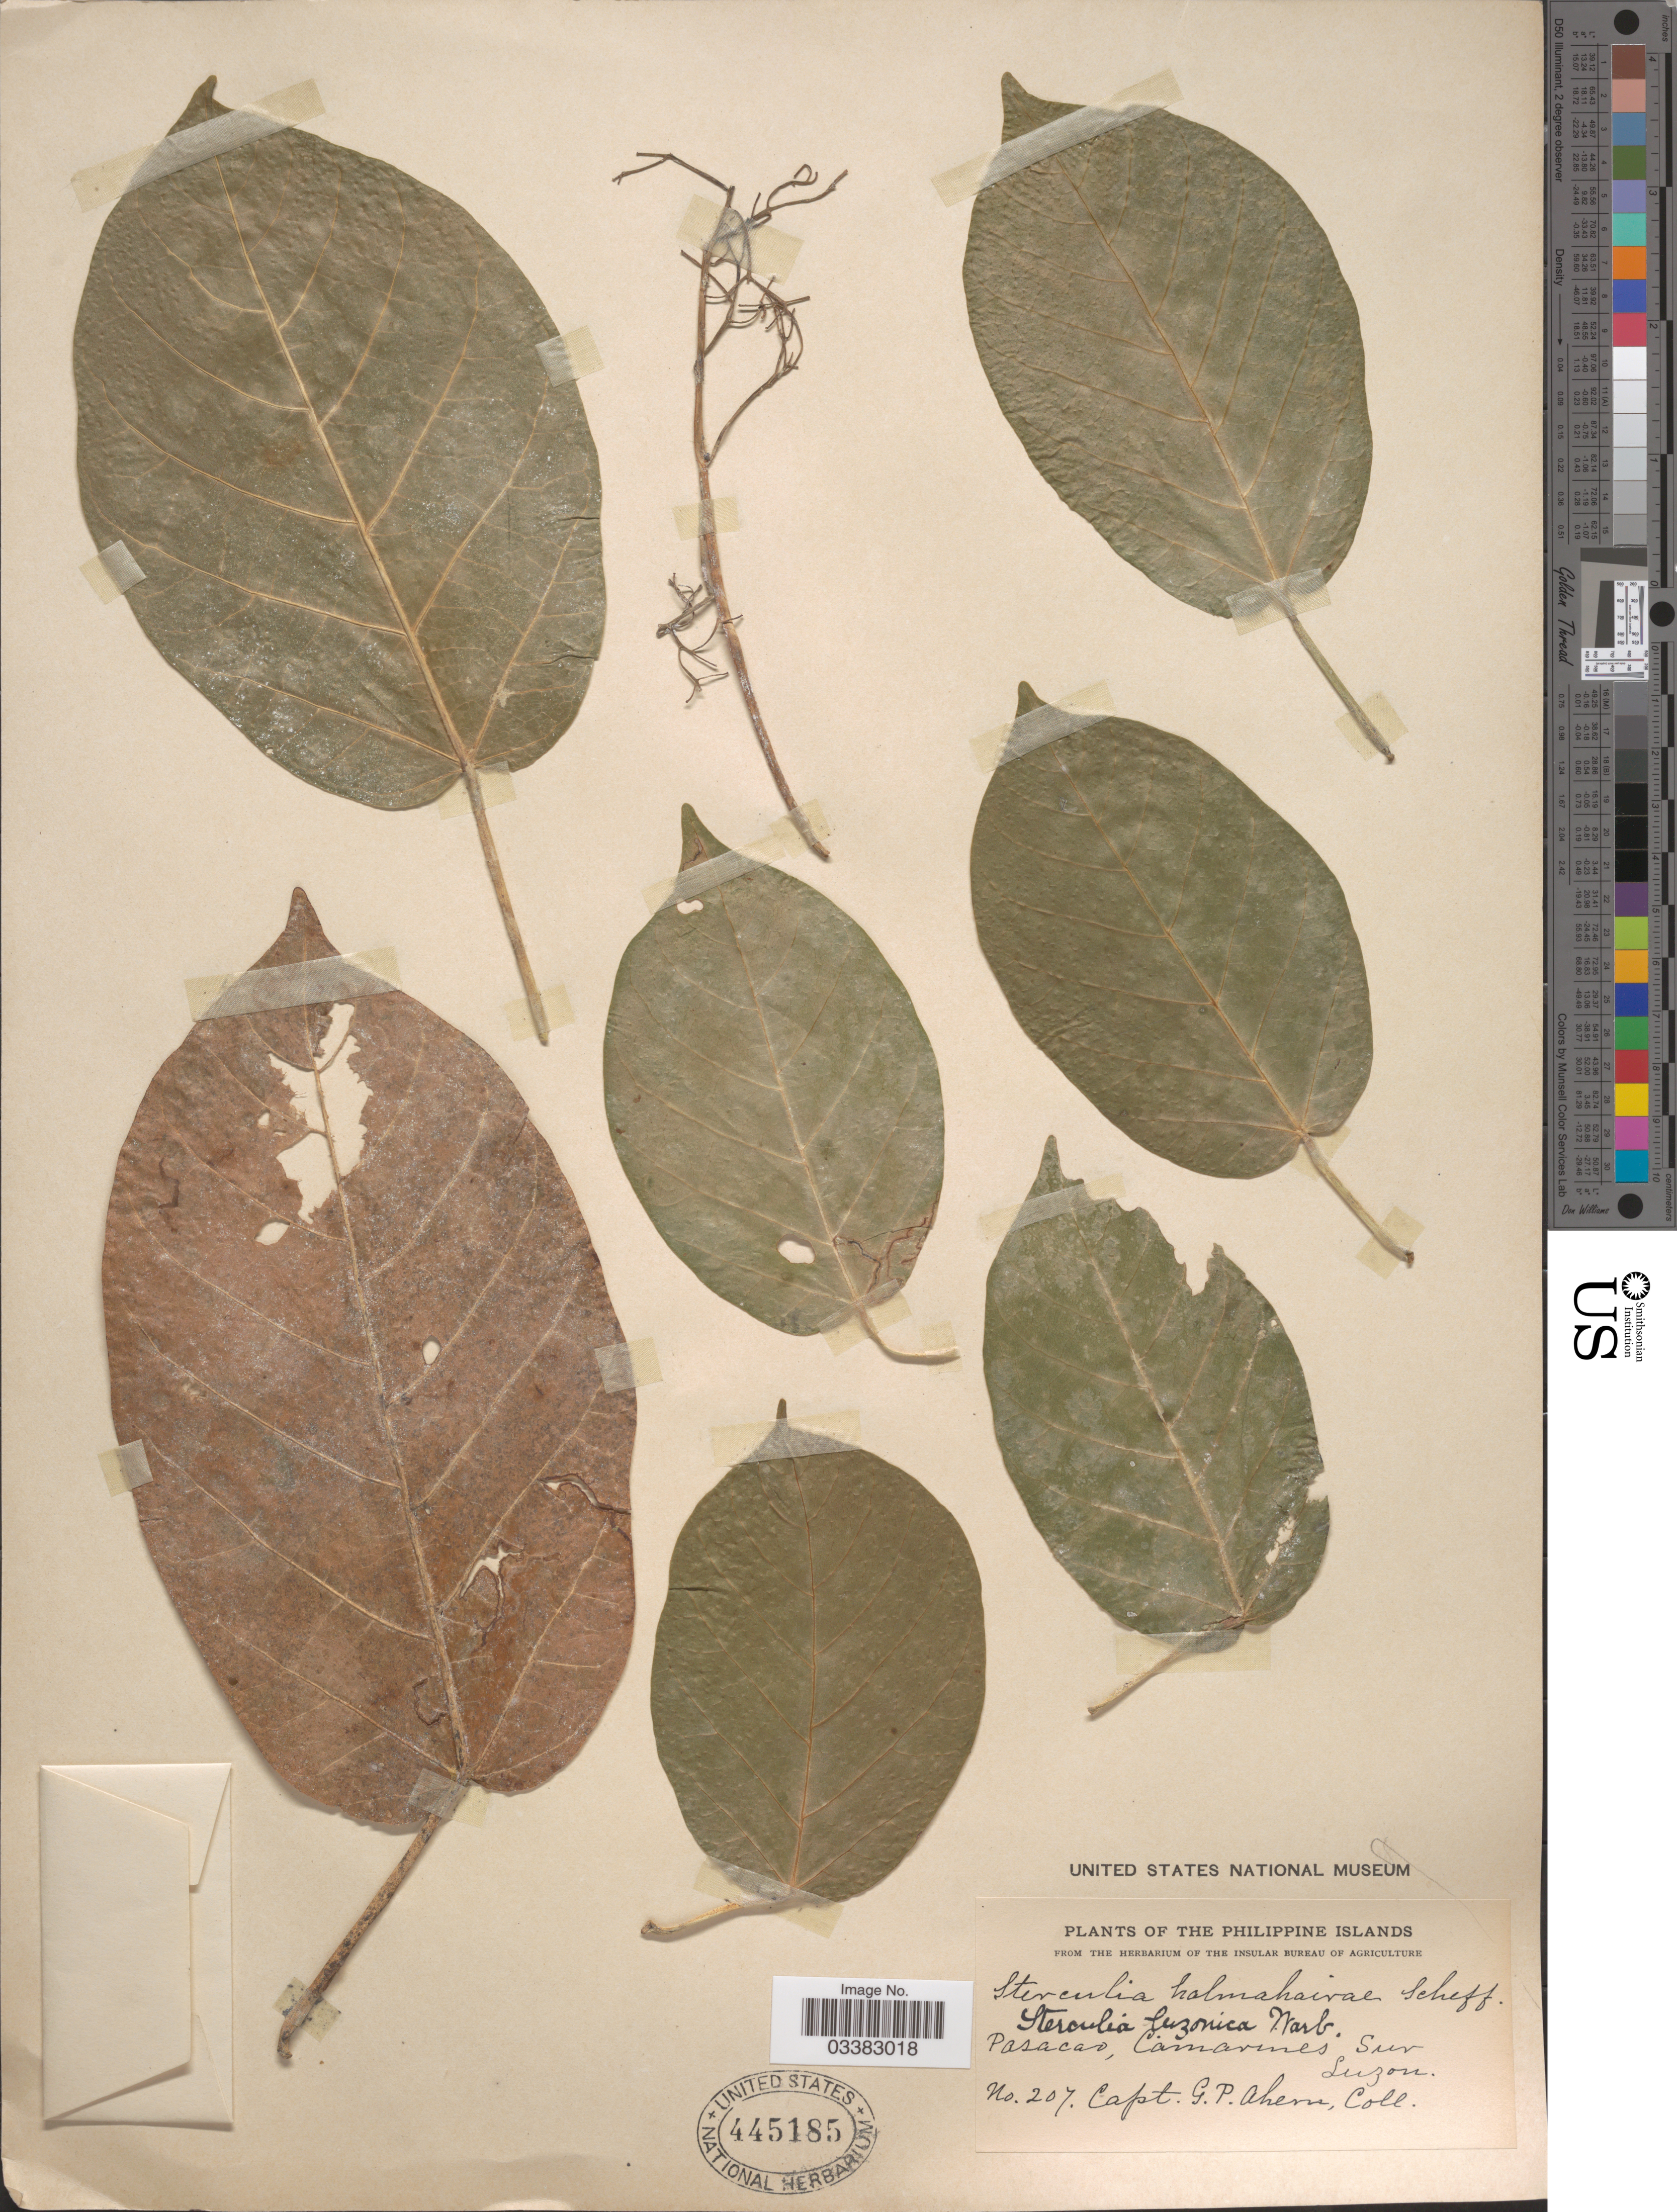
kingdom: Plantae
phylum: Tracheophyta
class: Magnoliopsida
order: Malvales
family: Malvaceae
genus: Sterculia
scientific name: Sterculia luzonica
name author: Warb.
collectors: G. Ahern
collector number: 207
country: Philippines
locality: The Philippine Islands, Pasacao, Camarines Sur, Luzon.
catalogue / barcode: US 445185